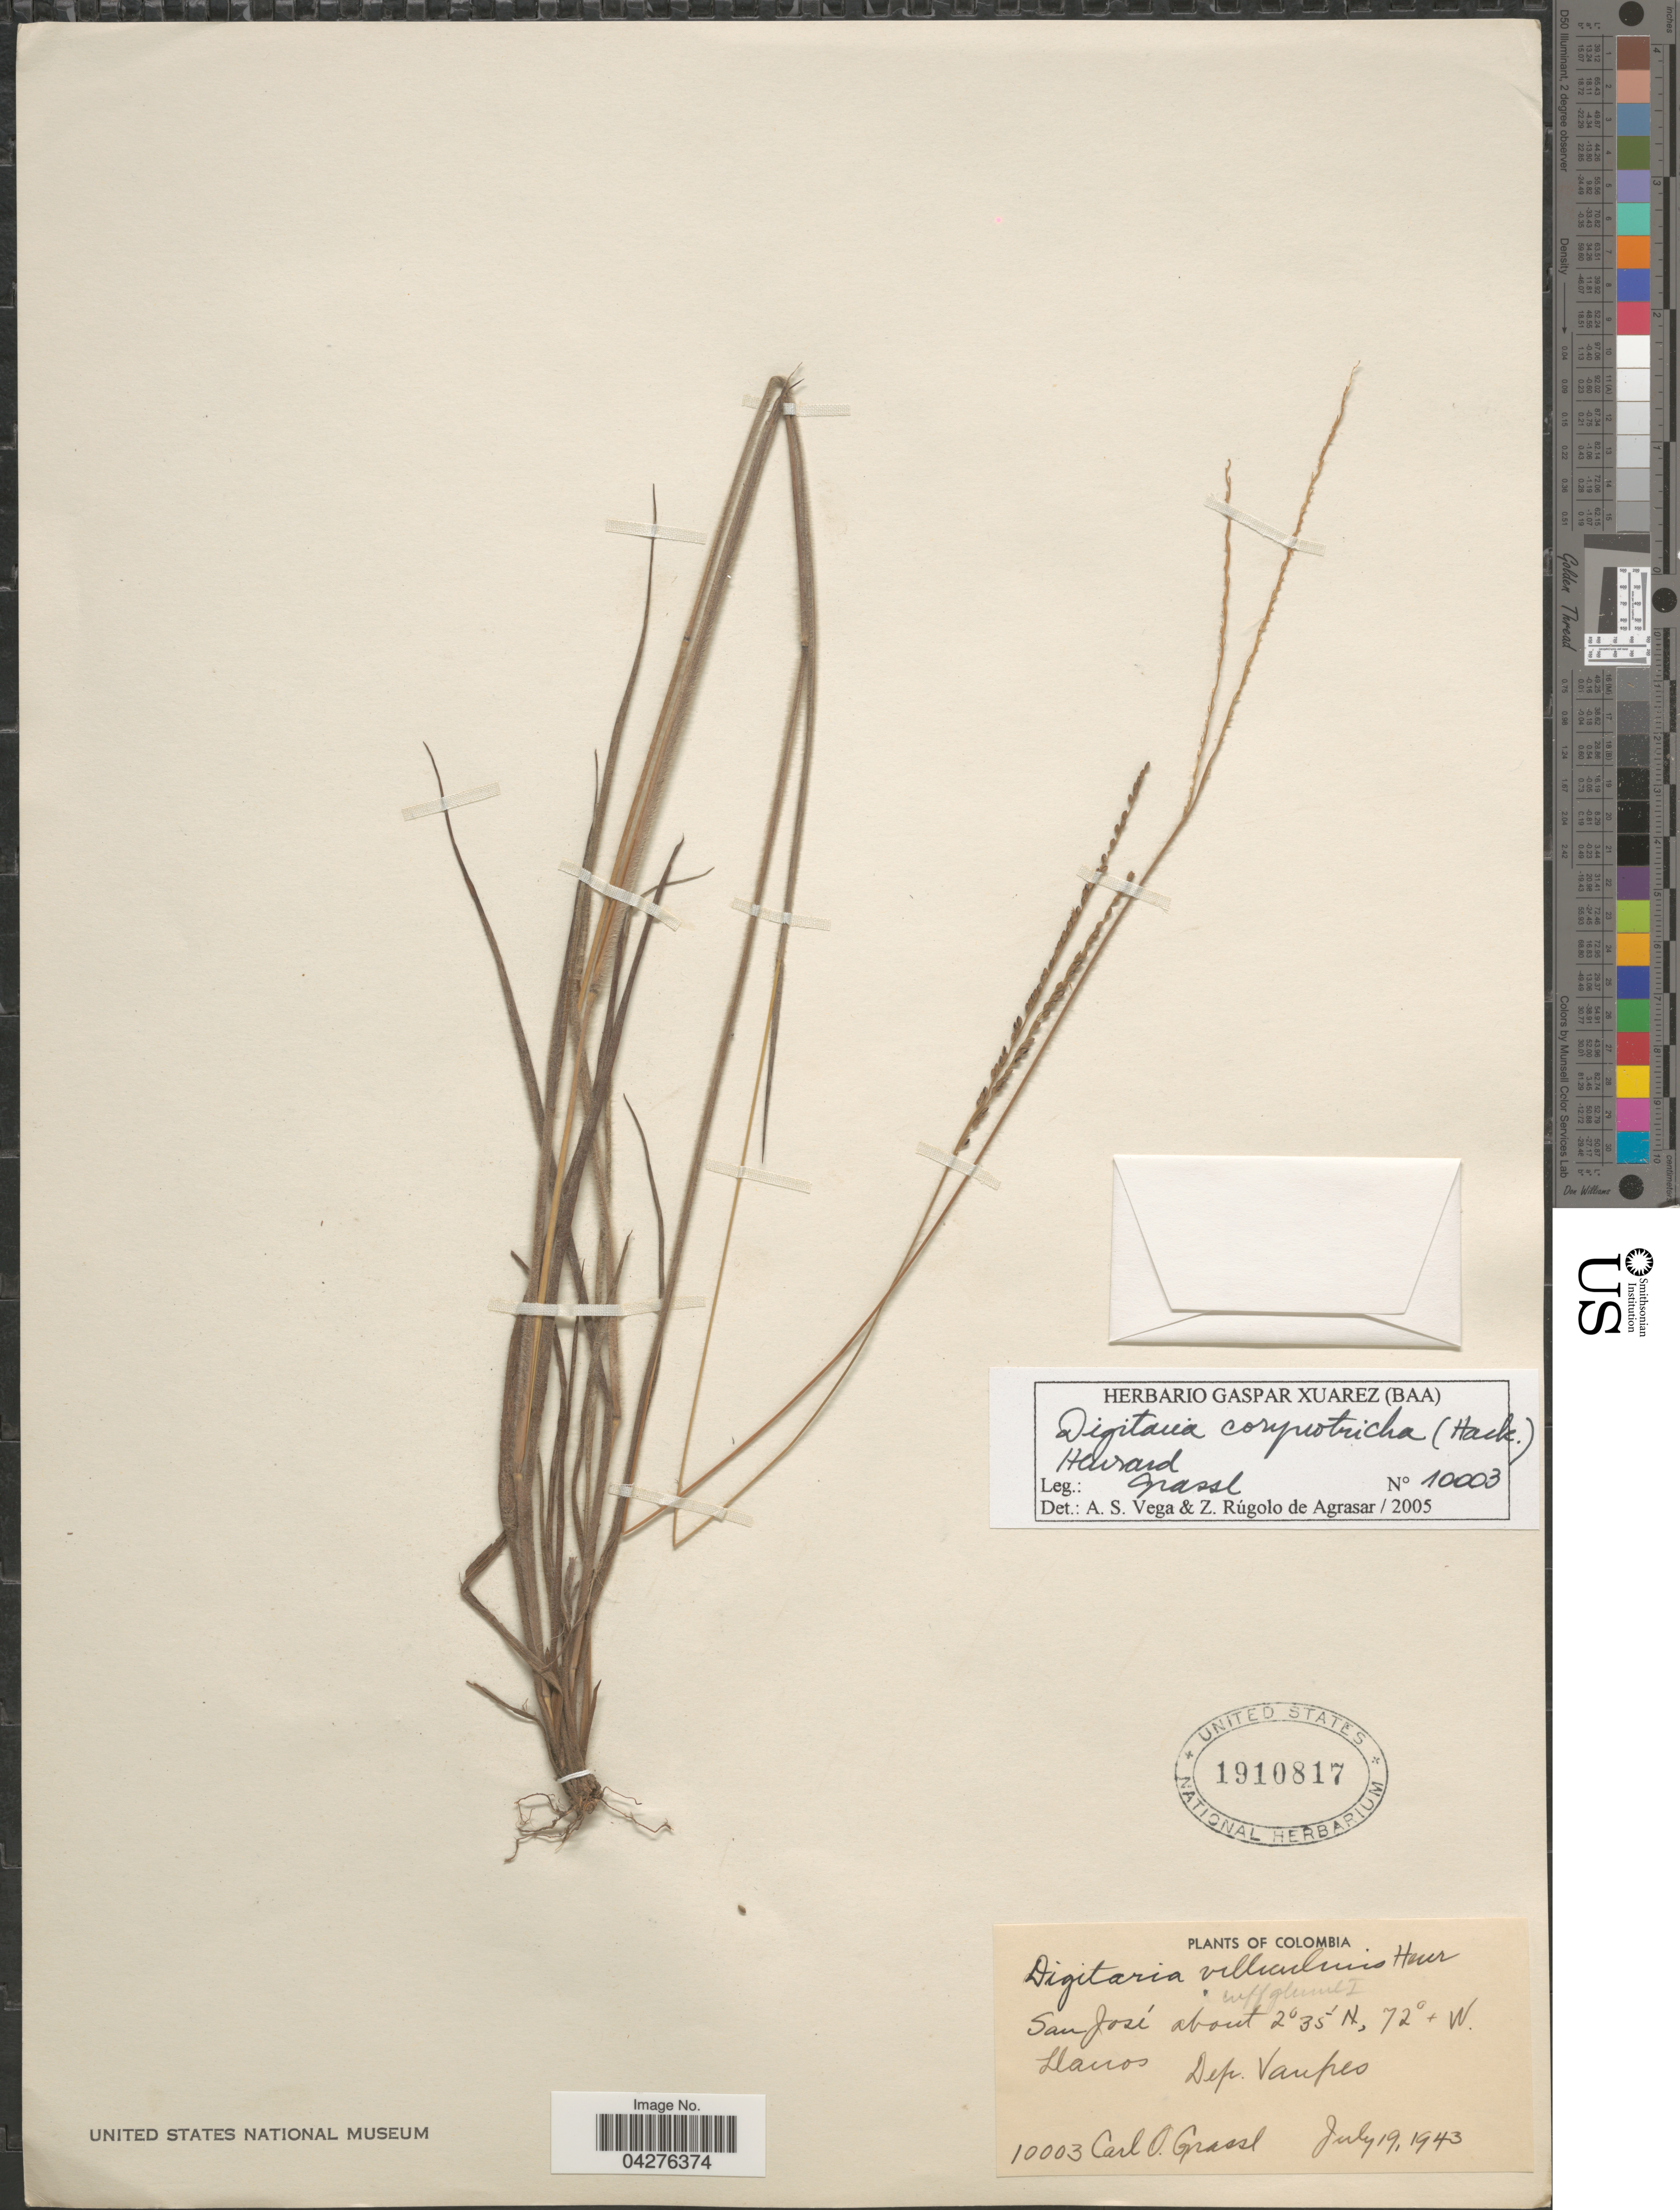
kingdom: Plantae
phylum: Tracheophyta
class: Liliopsida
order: Poales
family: Poaceae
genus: Digitaria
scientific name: Digitaria corynotricha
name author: (Hack.) Henr.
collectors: C. Grassl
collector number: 10003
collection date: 1943-07-19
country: Colombia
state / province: Vaupés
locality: San José. Dep. Vaupes.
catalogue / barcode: US 1910817